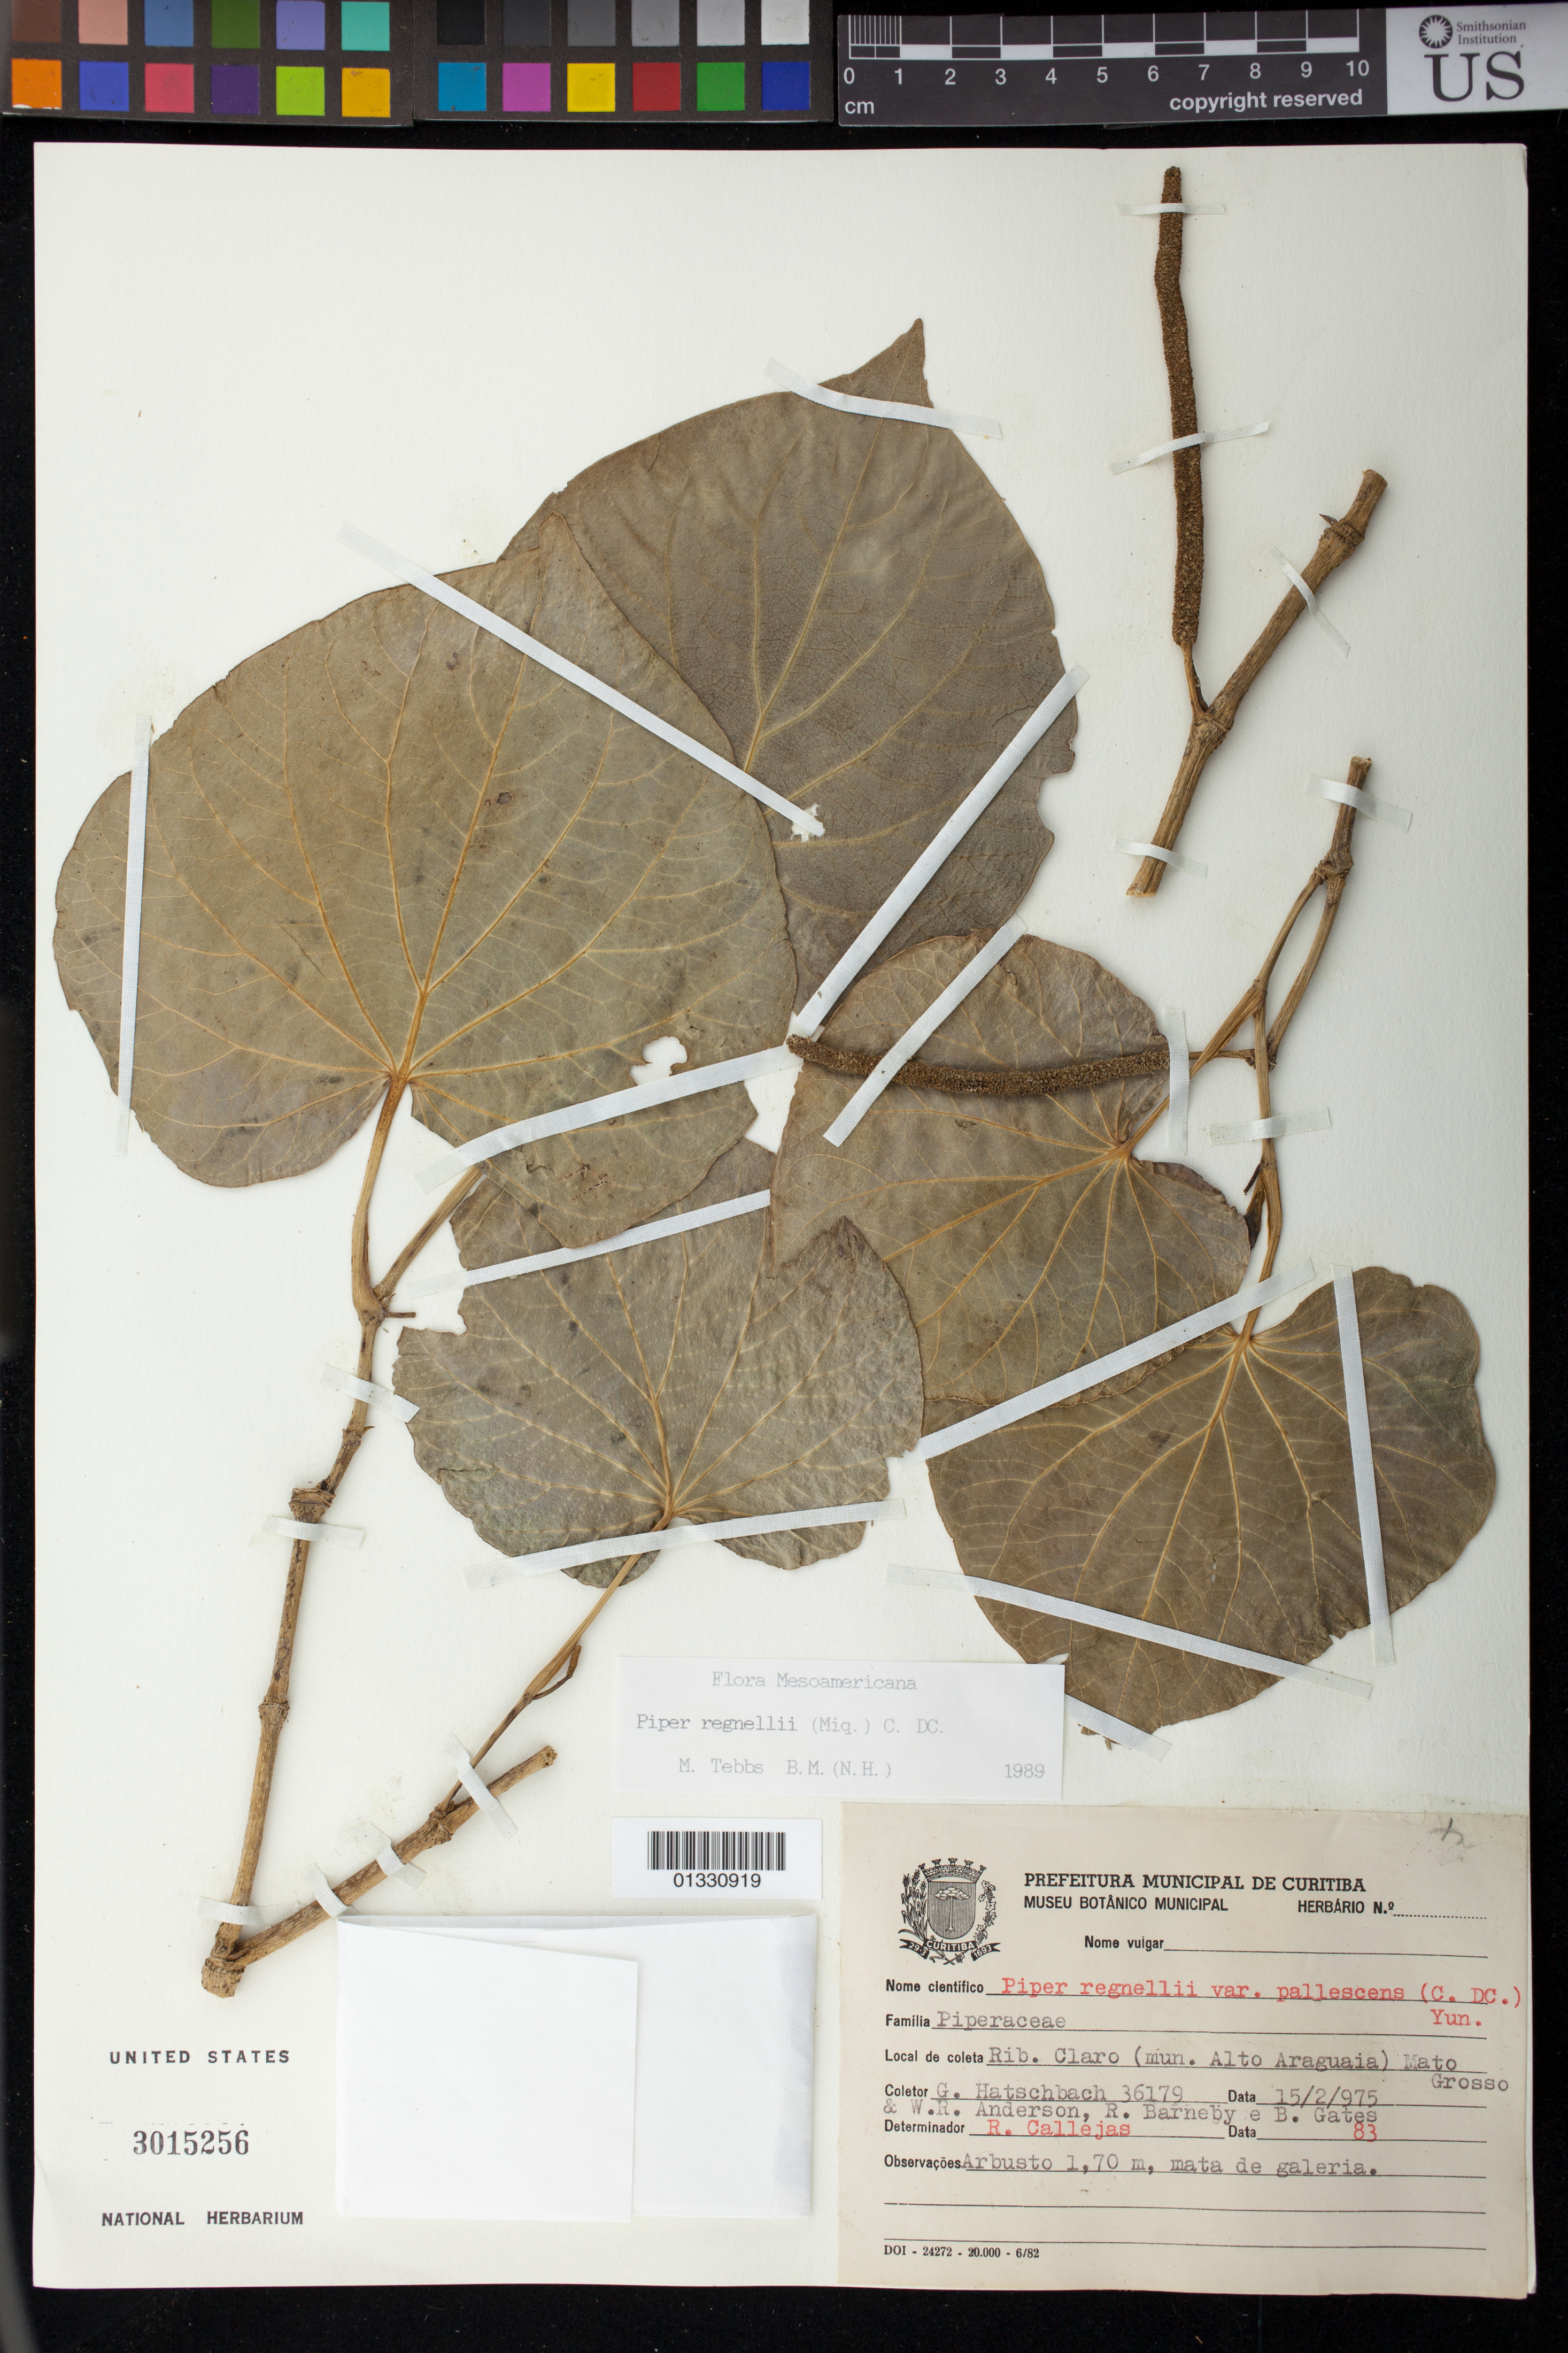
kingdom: Plantae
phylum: Tracheophyta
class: Magnoliopsida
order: Piperales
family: Piperaceae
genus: Piper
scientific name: Piper regnellii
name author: (Miq.) C. DC.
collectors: G. Hatschbach, W. R. Anderson, R. C. Barneby & B. Gates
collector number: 36179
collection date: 1975-02-15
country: Brazil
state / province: Mato Grosso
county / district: Alto Araguaia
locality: Rib. Claro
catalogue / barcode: US 3015256